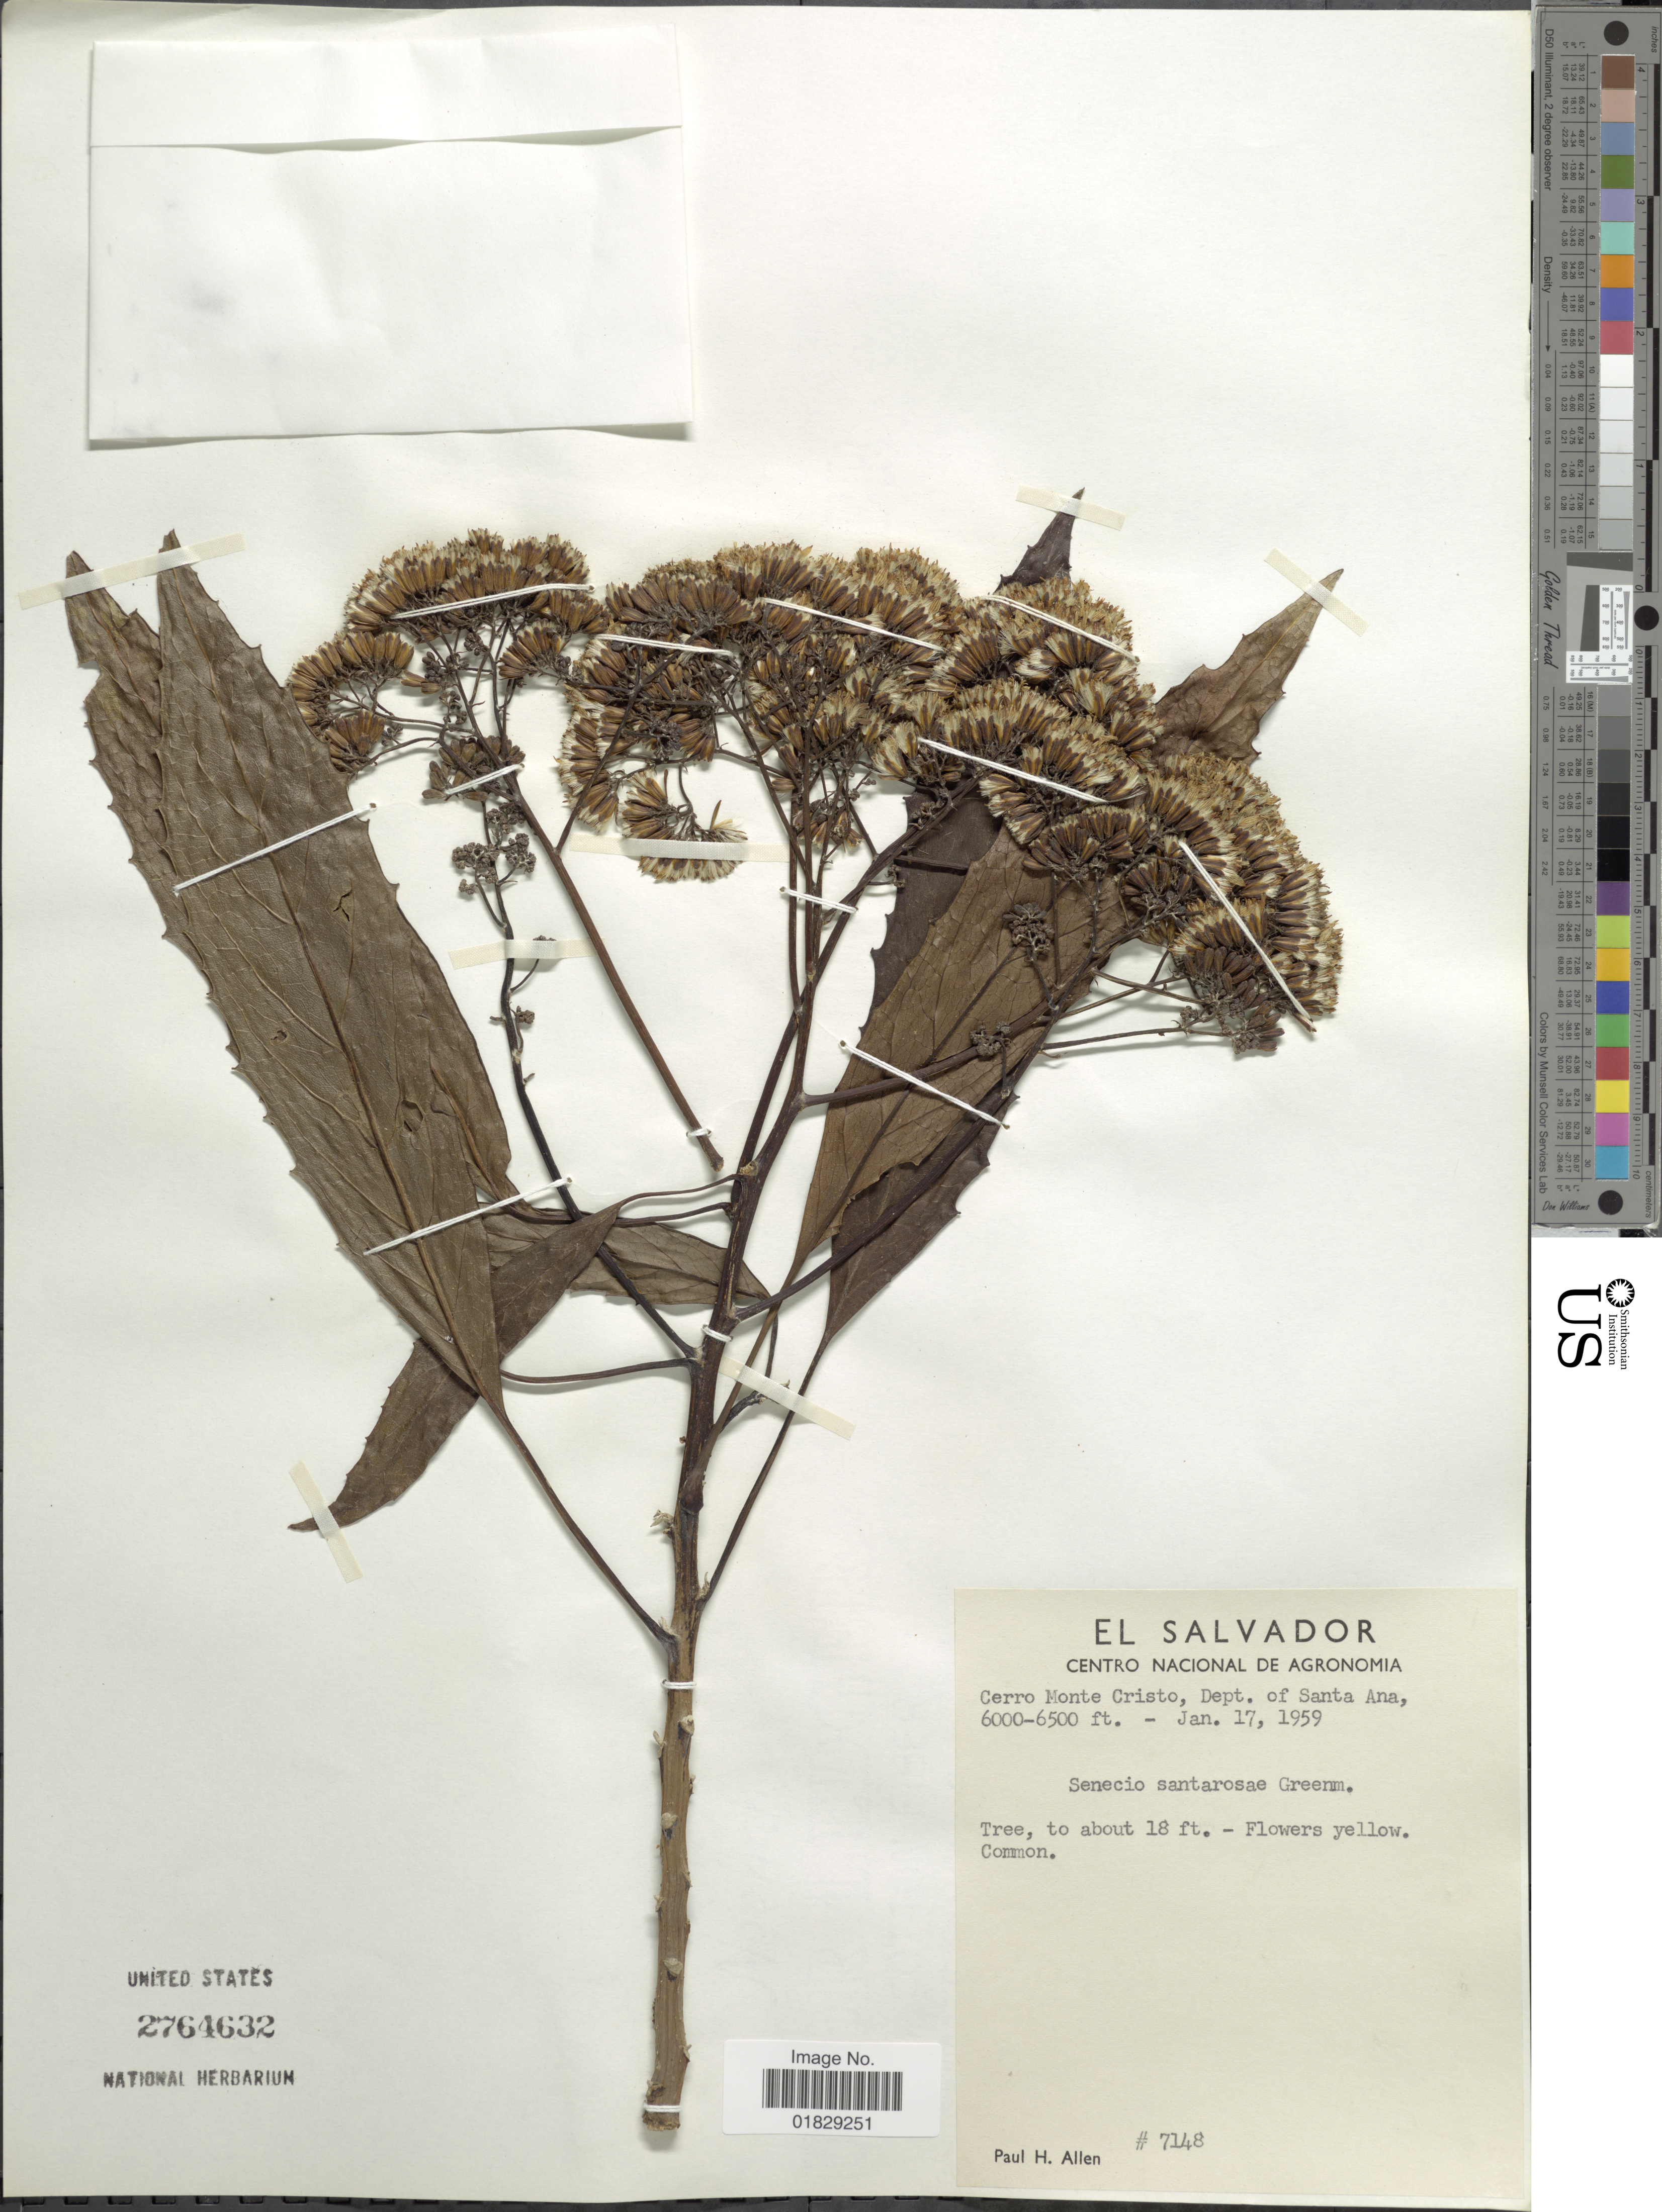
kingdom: Plantae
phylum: Tracheophyta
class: Magnoliopsida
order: Asterales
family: Asteraceae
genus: Roldana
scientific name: Roldana schaffneri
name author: (Sch. Bip. ex Klatt) H. Rob. & Brettell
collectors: P. H. Allen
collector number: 7148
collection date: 1959-01-17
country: El Salvador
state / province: Santa Ana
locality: Cerro Monte Cristo, Dept. of Santa Ana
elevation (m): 1829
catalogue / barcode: US 2764632